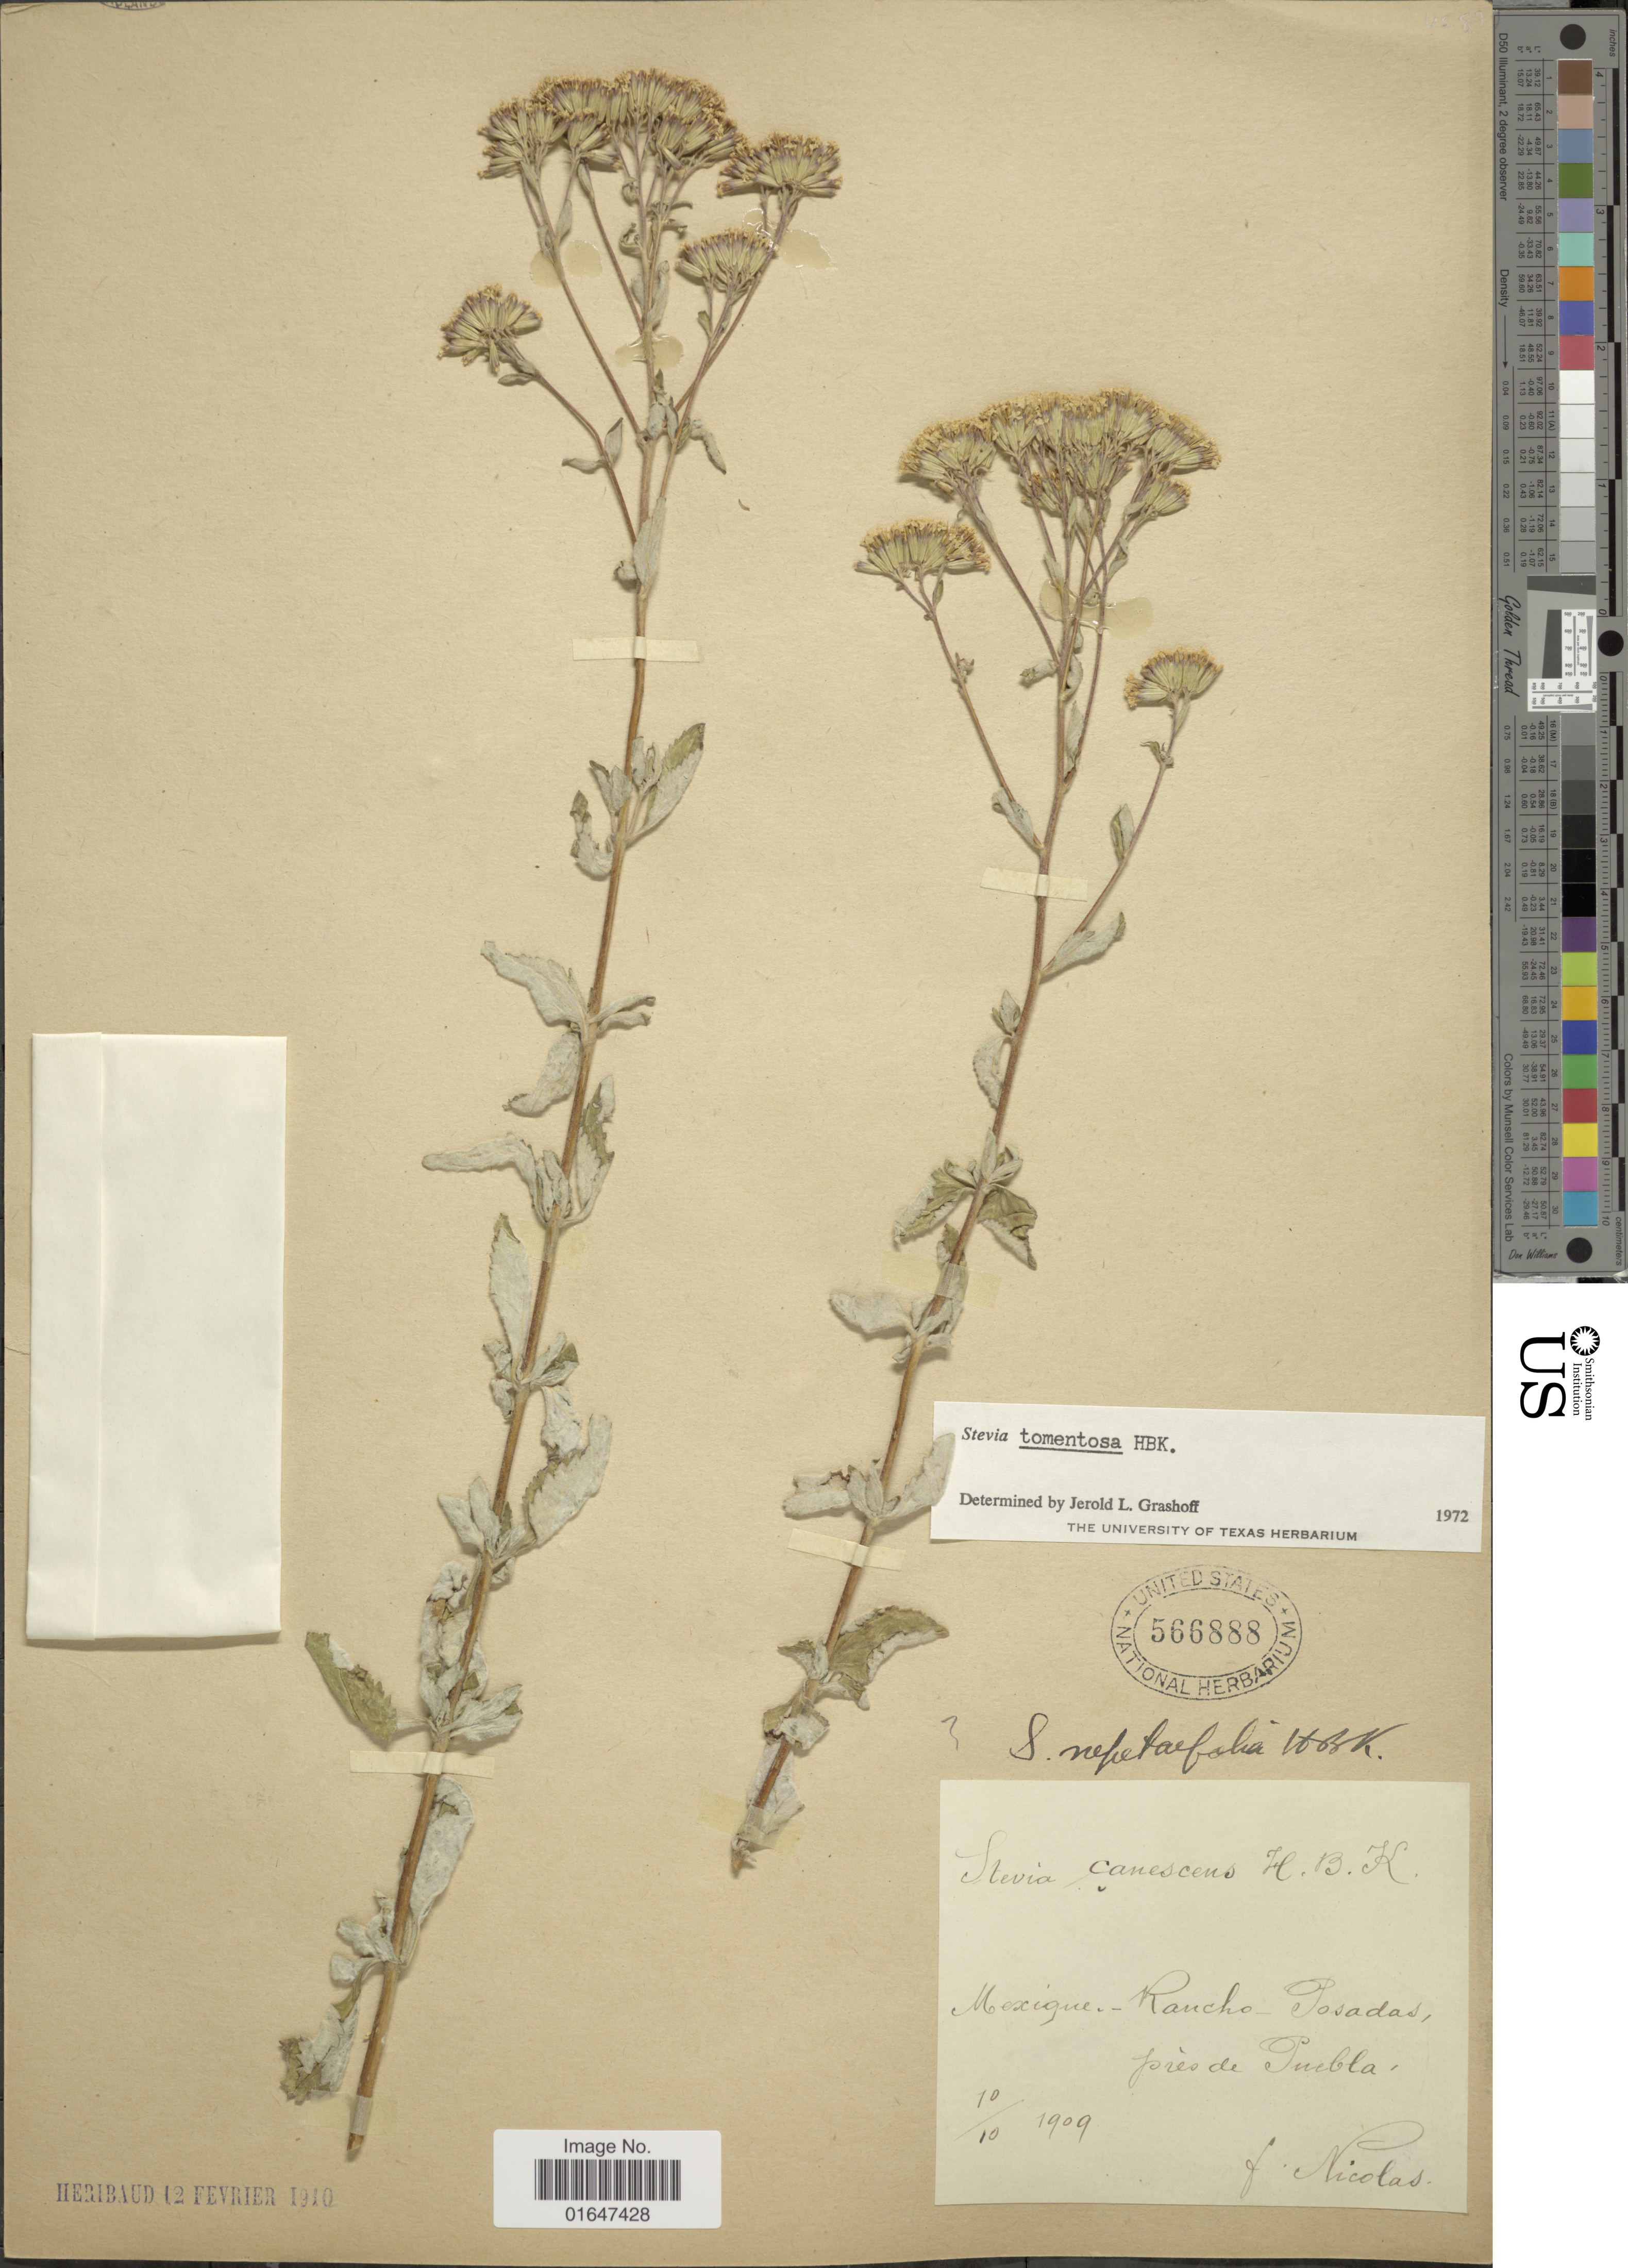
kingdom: Plantae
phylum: Tracheophyta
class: Magnoliopsida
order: Asterales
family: Asteraceae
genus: Stevia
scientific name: Stevia tomentosa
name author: Kunth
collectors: F. Nicolas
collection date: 1909-10-10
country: Mexico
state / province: Puebla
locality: Mexique, Rancho Posadas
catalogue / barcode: US 566888